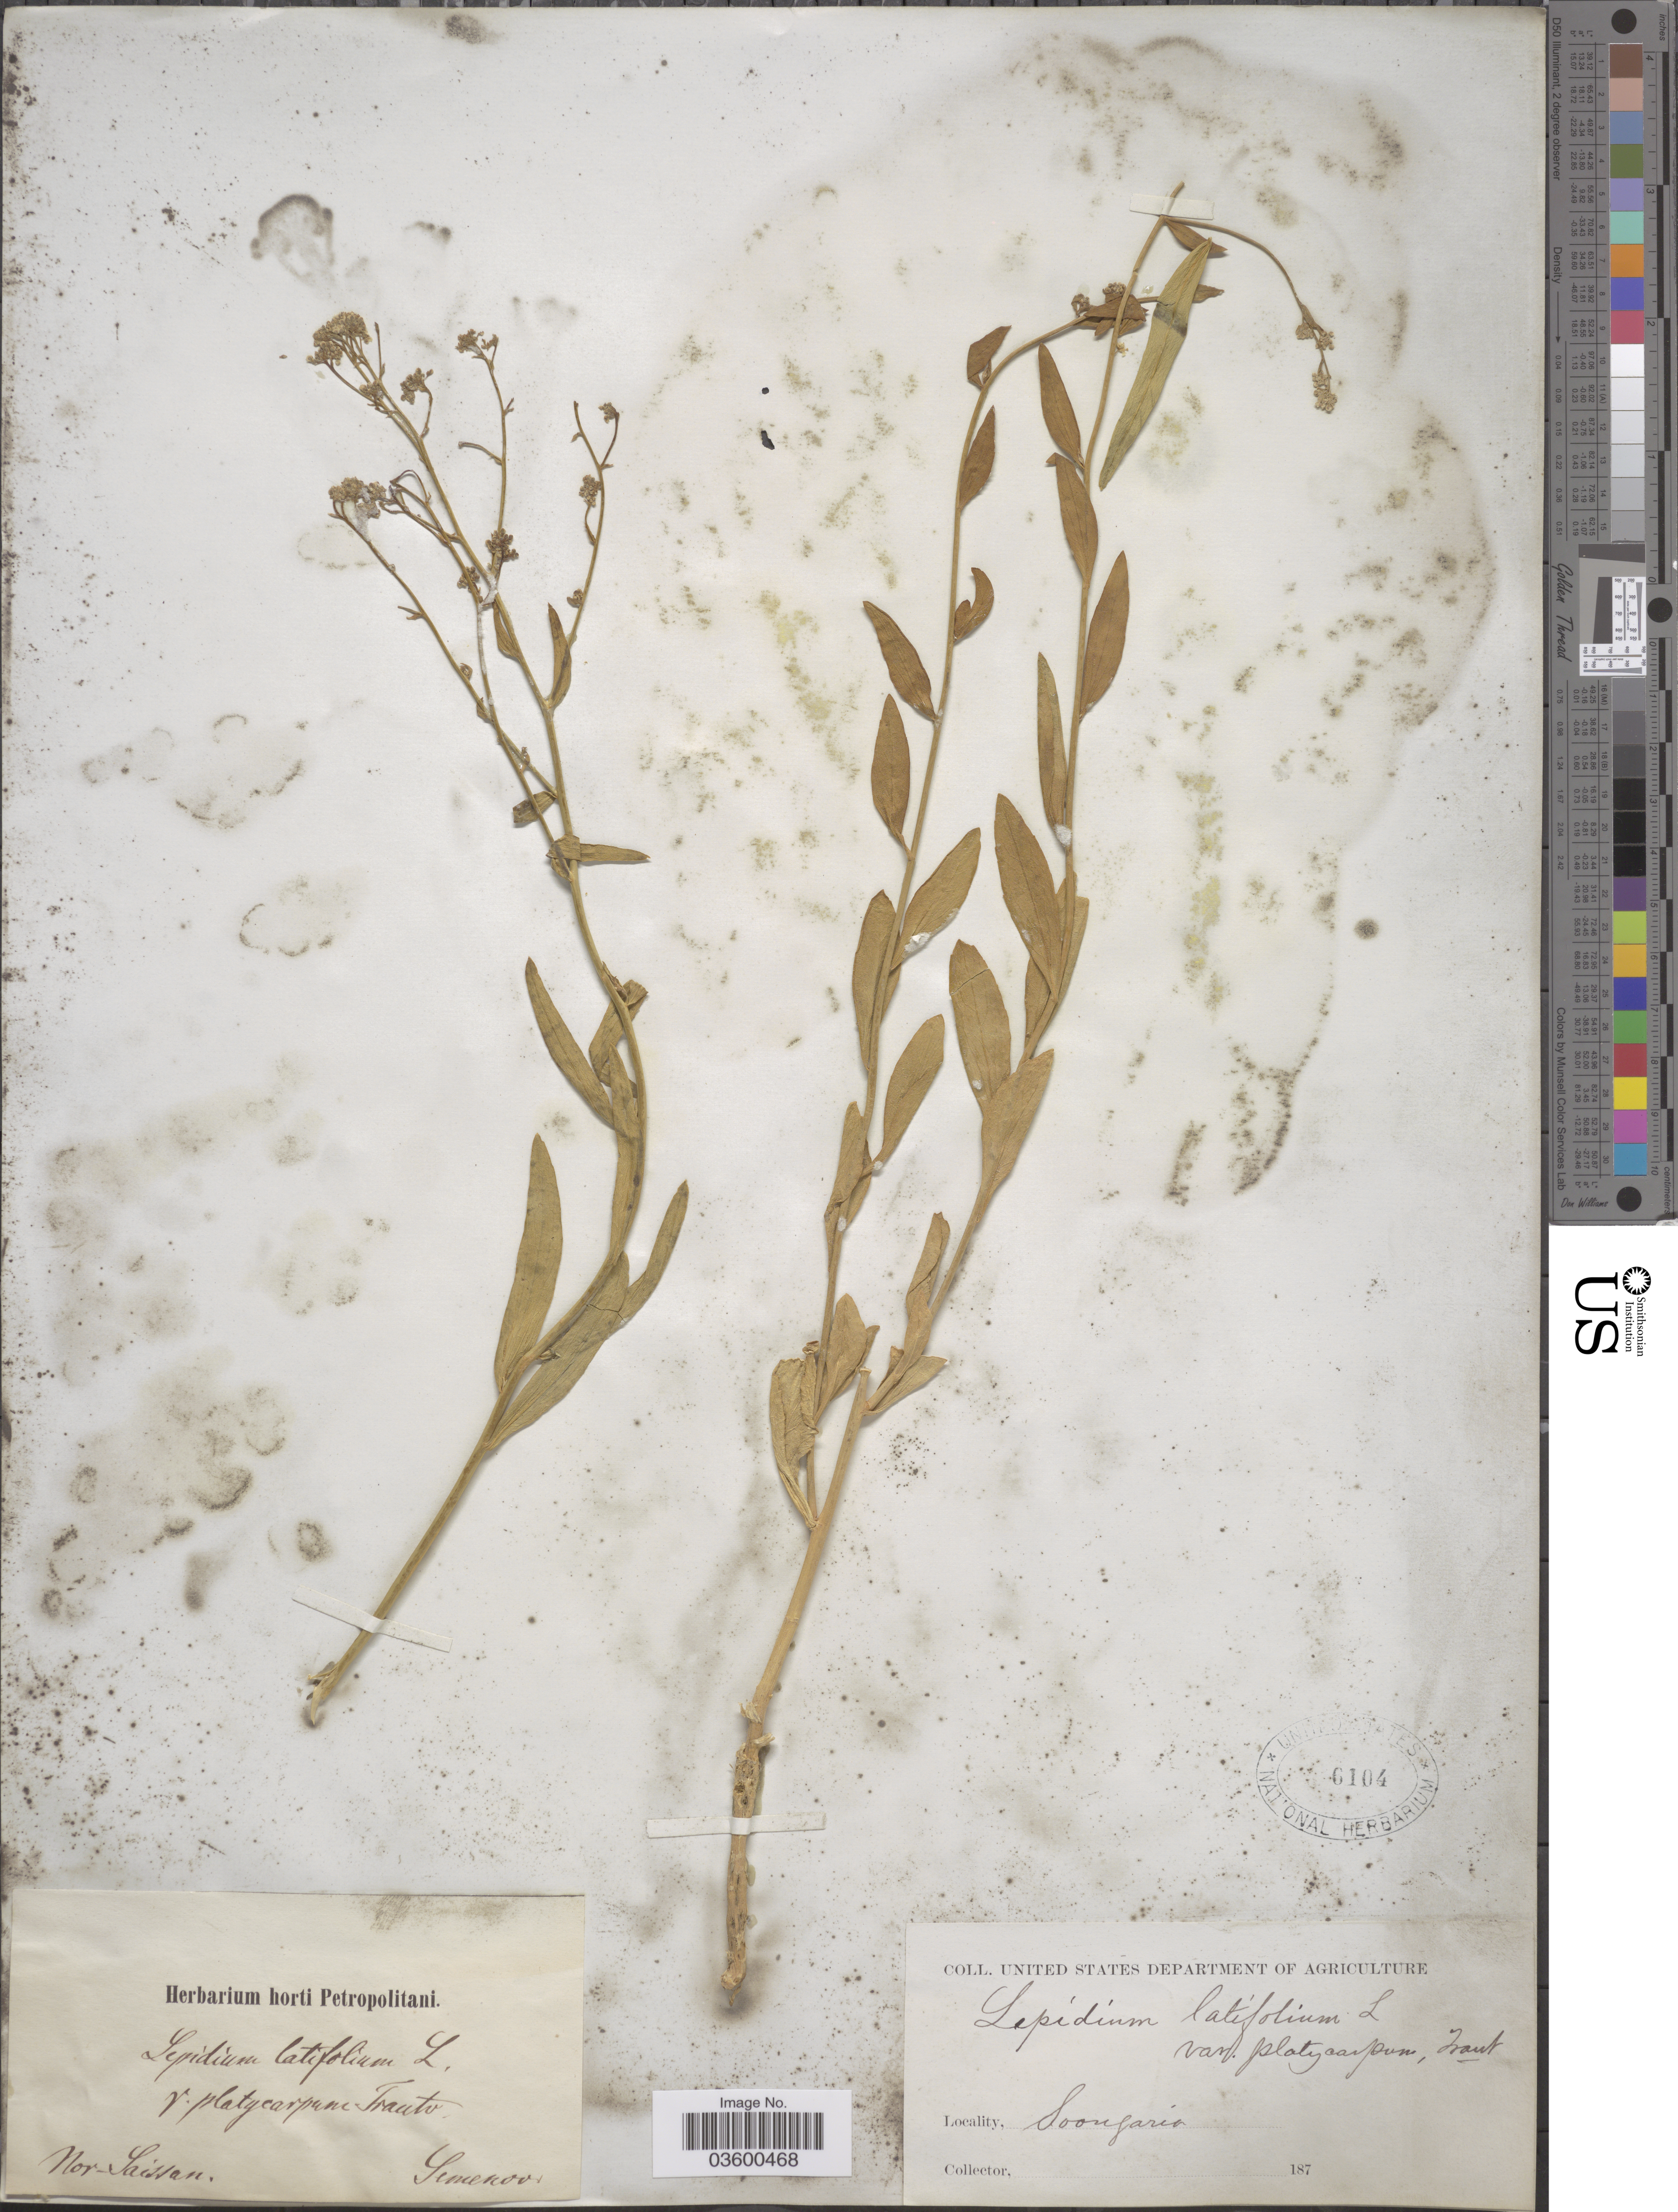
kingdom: Plantae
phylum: Tracheophyta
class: Magnoliopsida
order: Brassicales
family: Brassicaceae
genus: Lepidium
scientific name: Lepidium latifolium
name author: L.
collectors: -- Semenov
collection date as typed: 187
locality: Nor-Saissan. Soongaria.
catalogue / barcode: US 6104